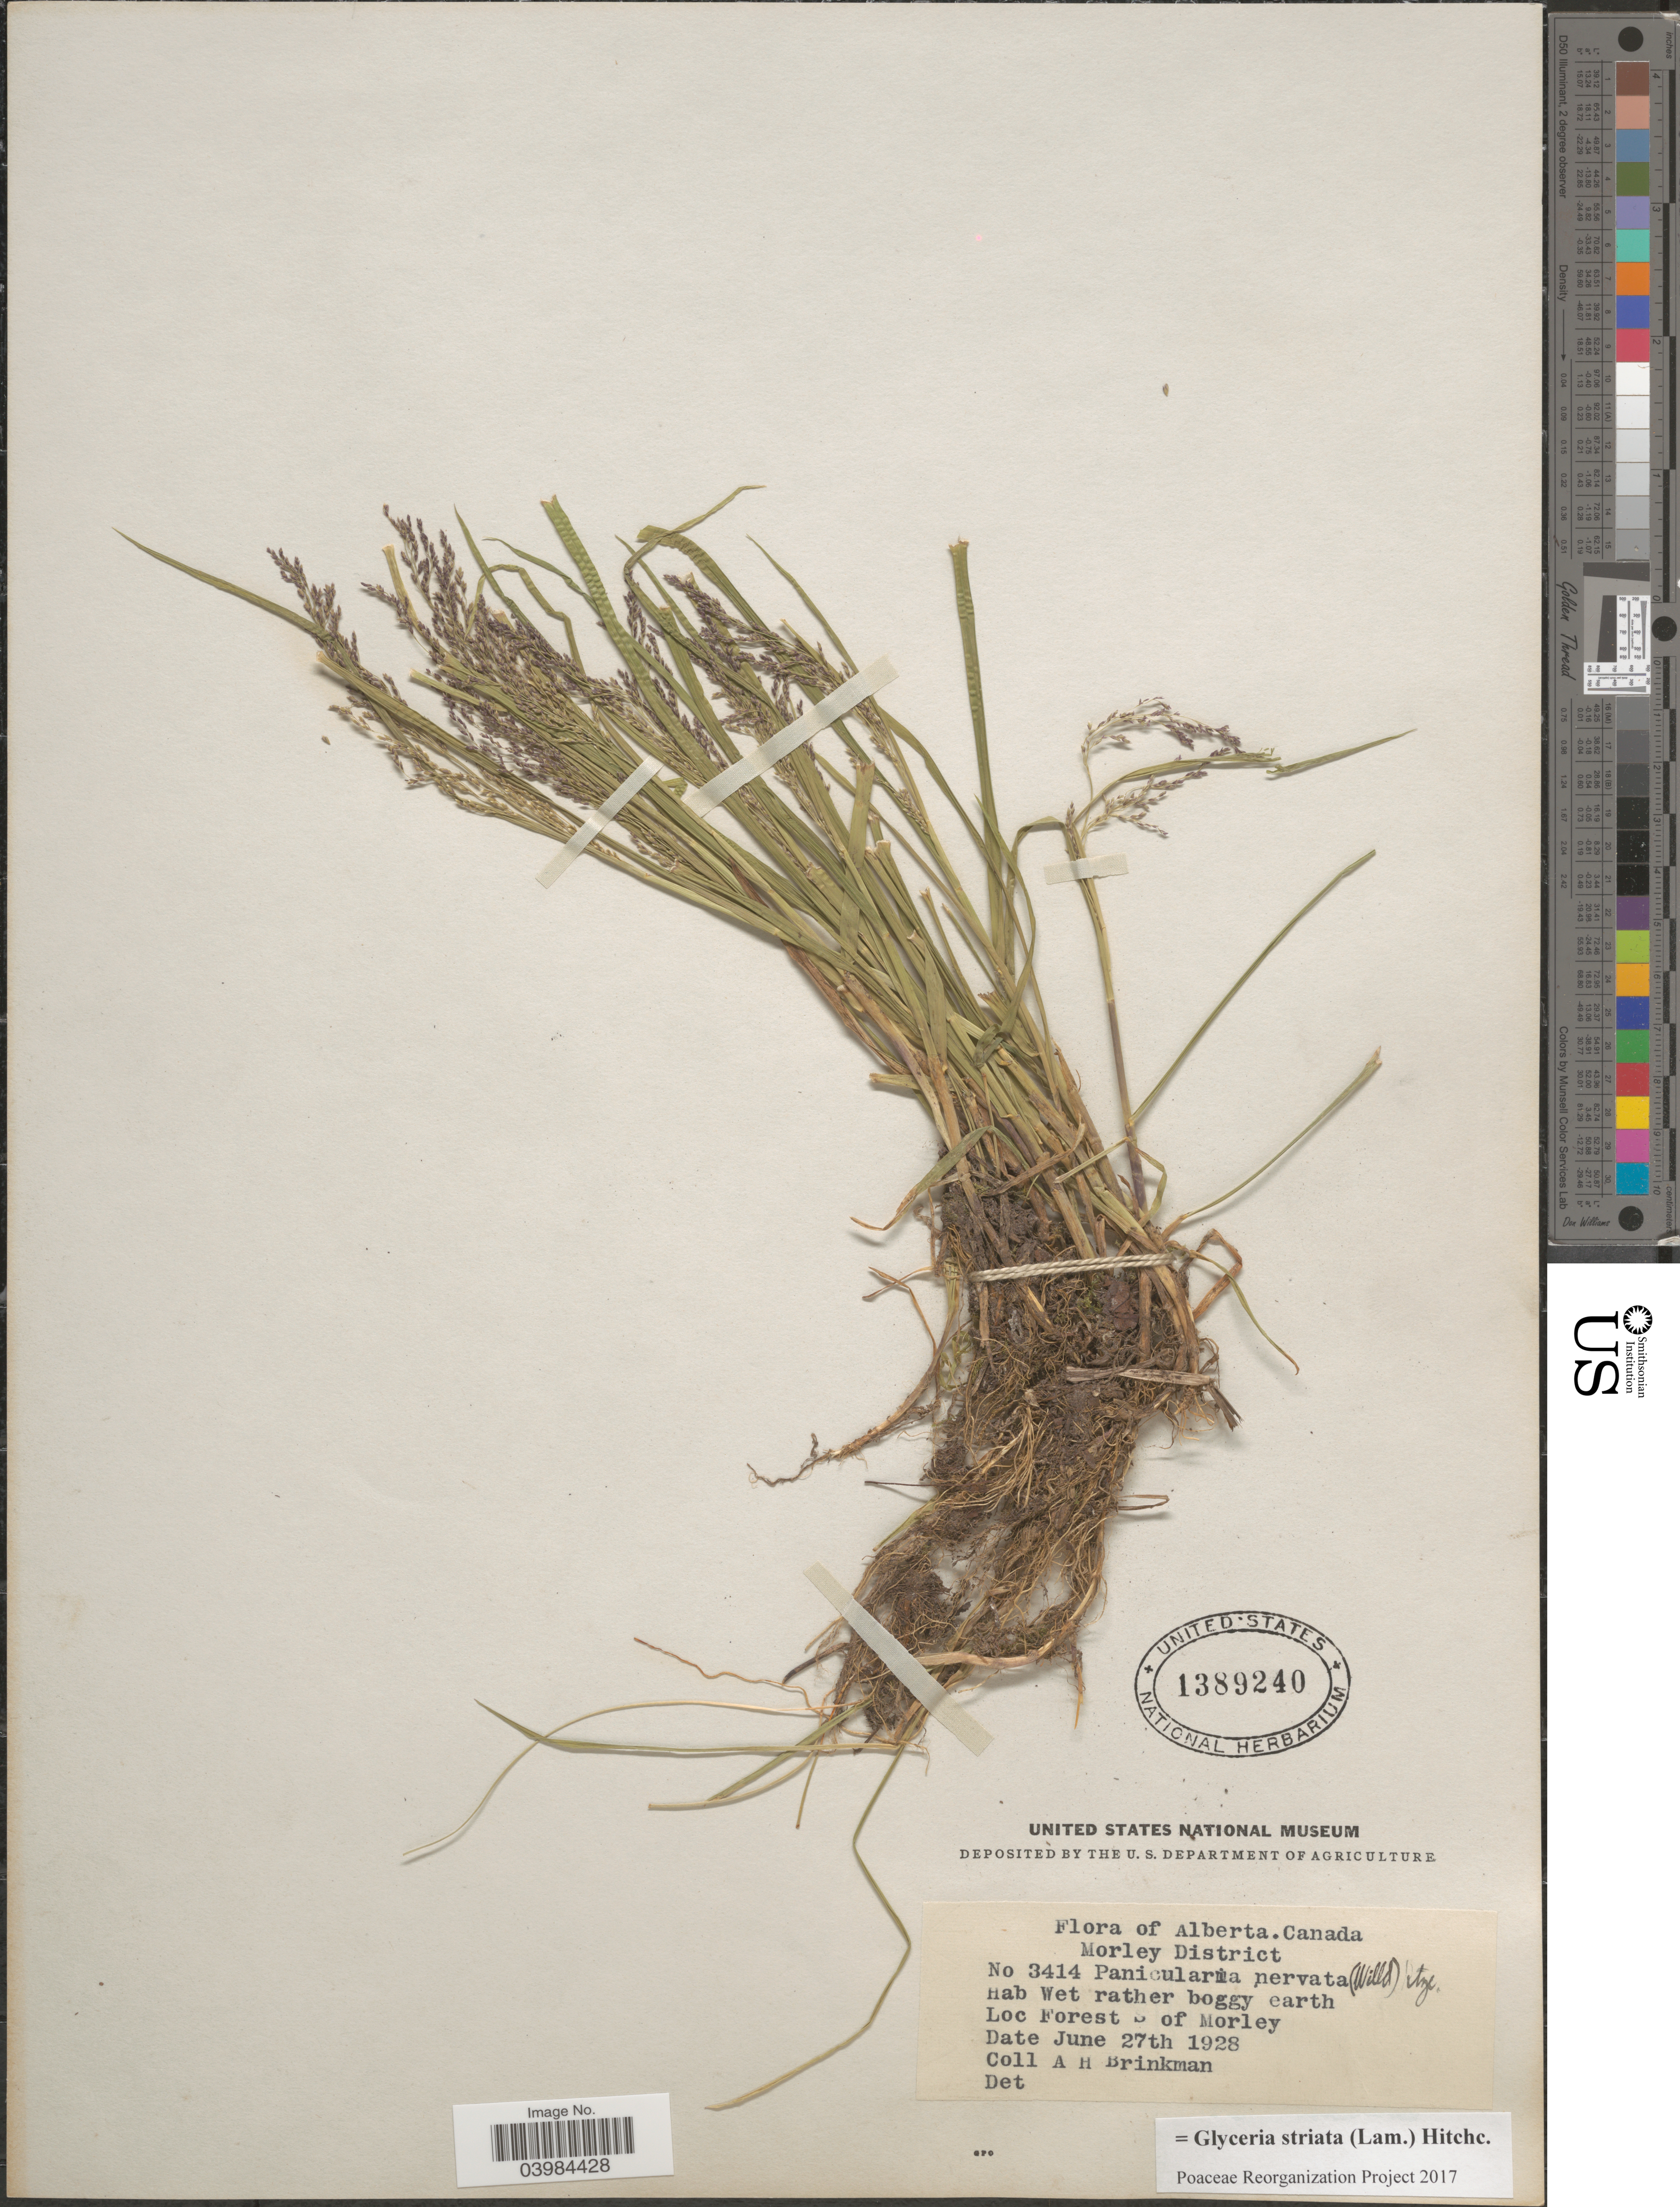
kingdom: Plantae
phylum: Tracheophyta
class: Liliopsida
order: Poales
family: Poaceae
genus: Glyceria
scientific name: Glyceria striata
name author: (Lam.) Hitchc.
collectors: A. Brinkman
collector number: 3414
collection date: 1928-06-27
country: Canada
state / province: Alberta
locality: Morley District. Forest S of Morley.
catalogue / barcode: US 1389240